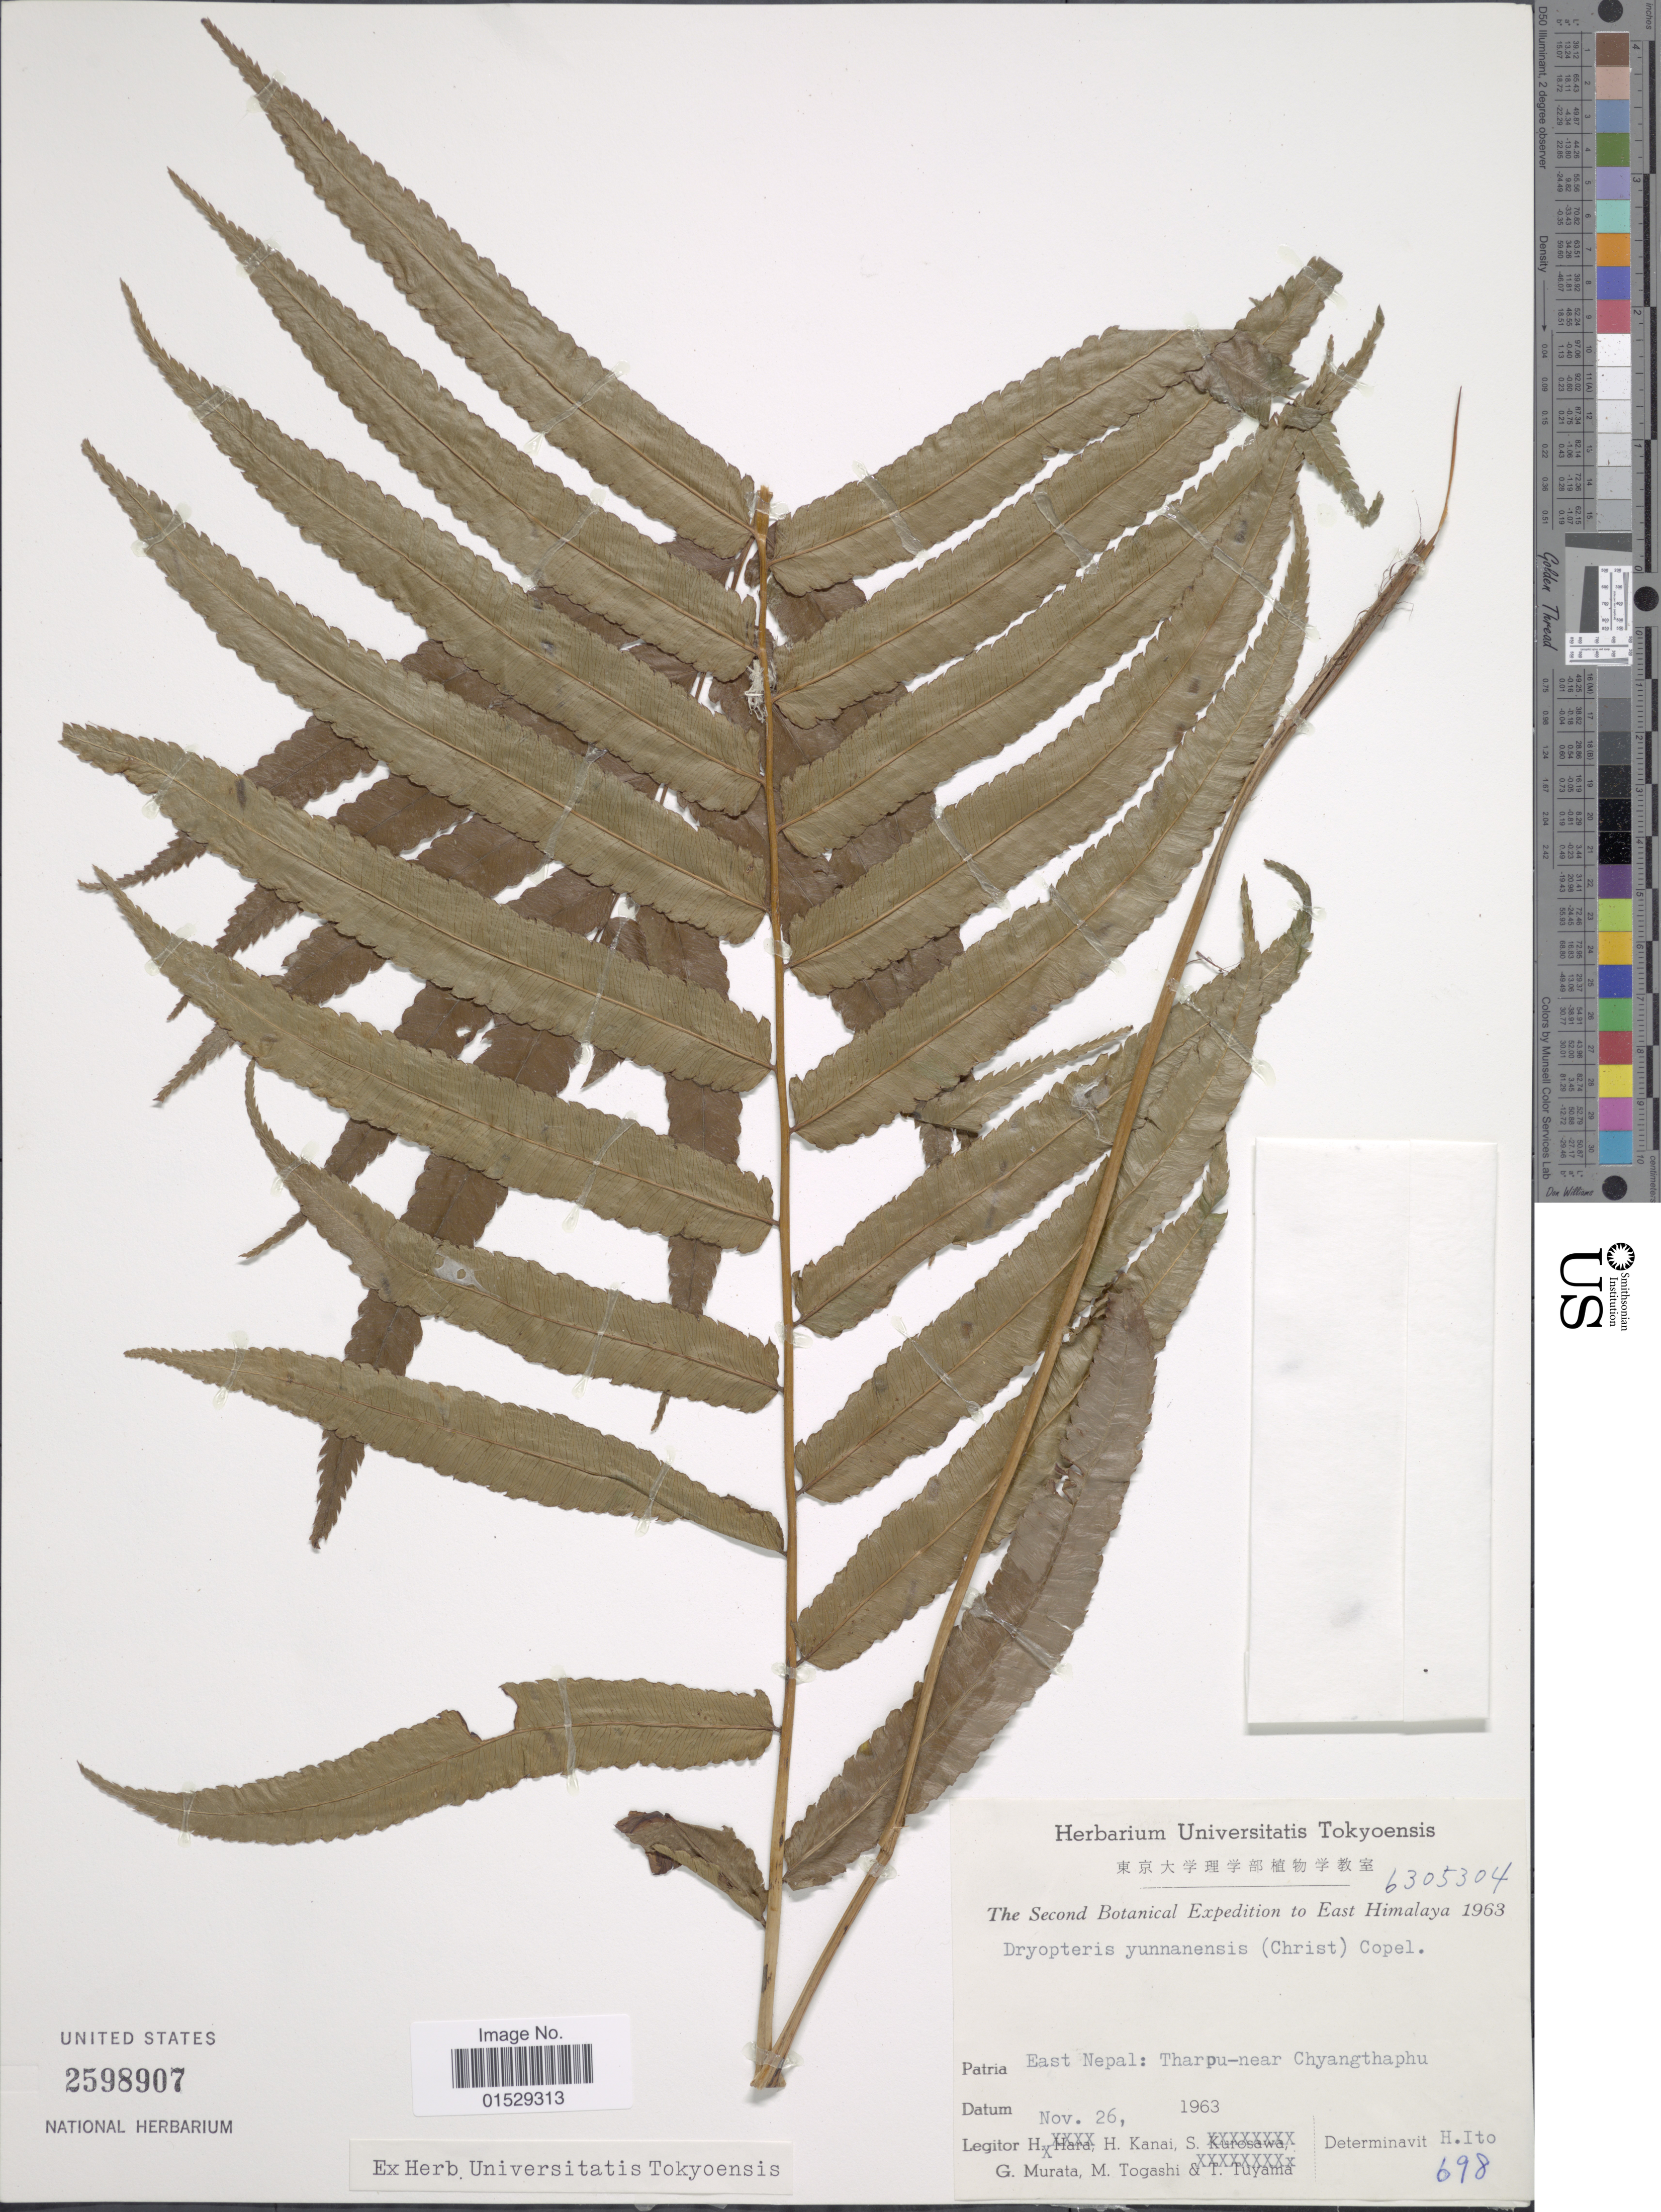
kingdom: Plantae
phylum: Tracheophyta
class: Polypodiopsida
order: Polypodiales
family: Athyriaceae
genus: Anisocampium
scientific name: Anisocampium cuspidatum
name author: (Mett. ex Bedd.) Yea C. Liu et al.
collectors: H. Kanai, G. Murata & M. Togashi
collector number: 698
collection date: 1963-11-26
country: Nepal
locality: East Nepal: Tharpu-near Chyangthaphu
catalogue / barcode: US 2598907